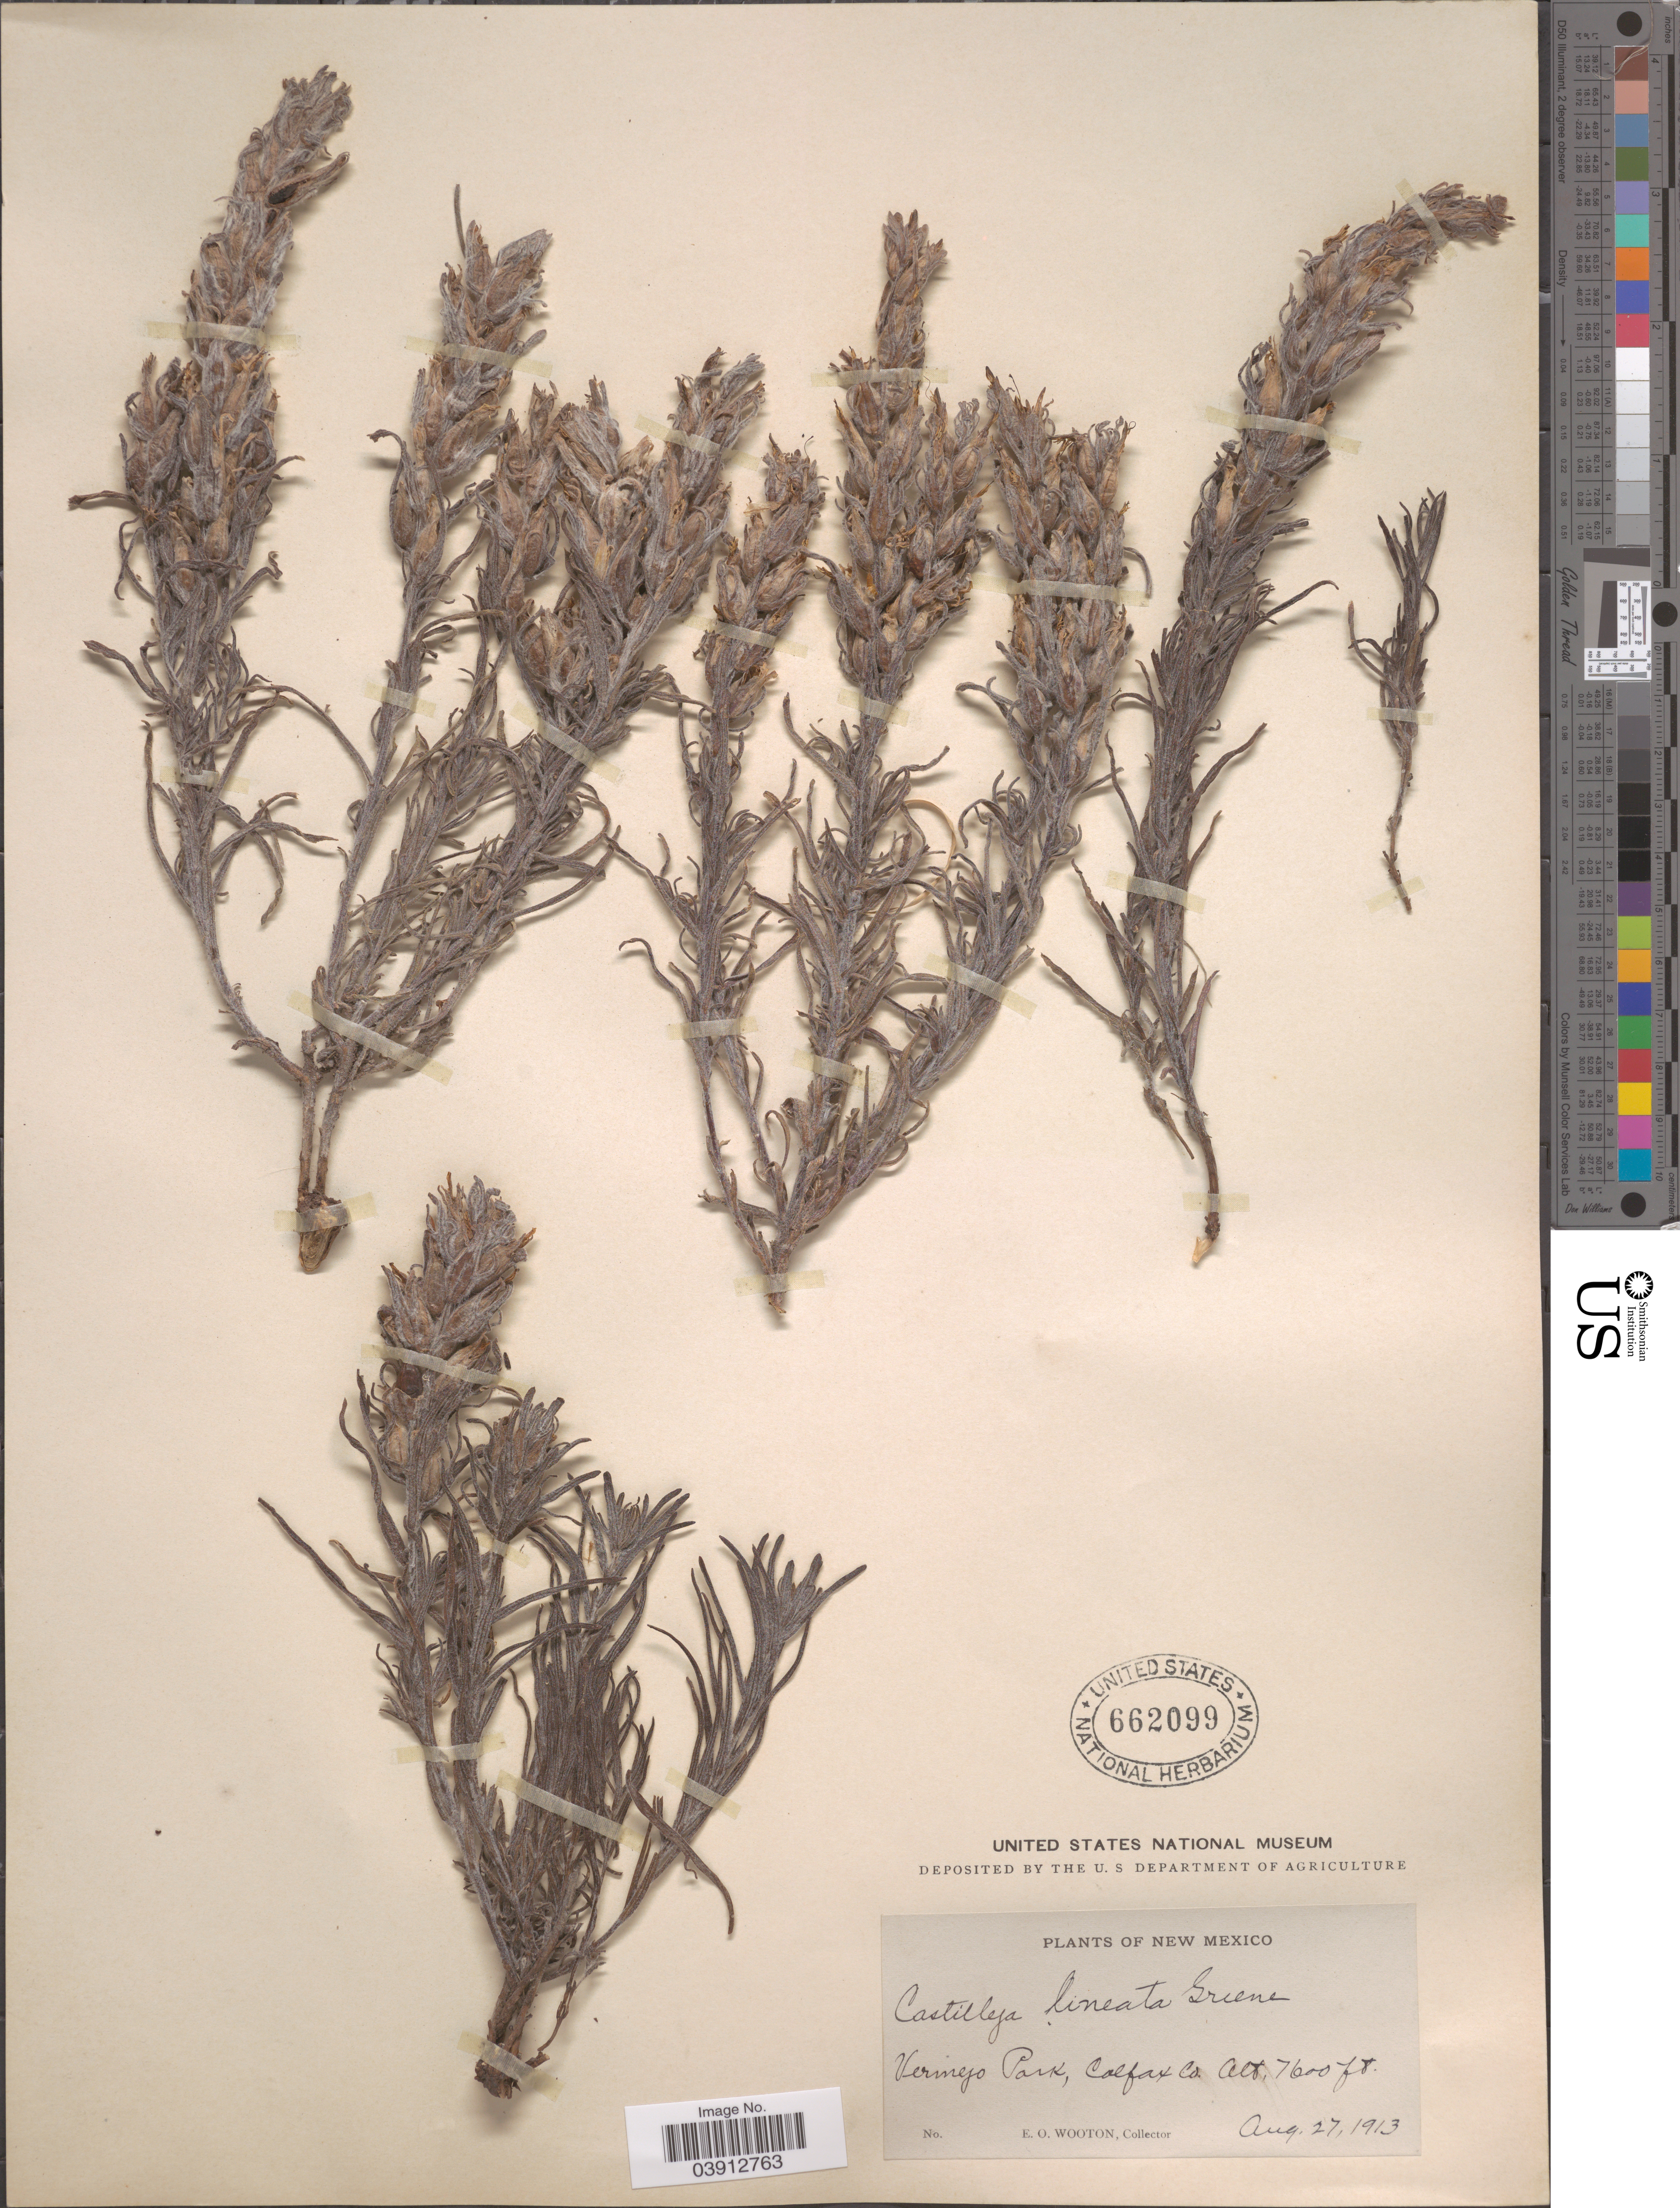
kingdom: Plantae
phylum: Tracheophyta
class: Magnoliopsida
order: Lamiales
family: Orobanchaceae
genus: Castilleja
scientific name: Castilleja lineata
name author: Greene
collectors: E. O. Wooton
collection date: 1913-08-27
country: United States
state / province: New Mexico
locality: Vermejo Park, Colfax Co.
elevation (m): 2316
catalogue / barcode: US 662099